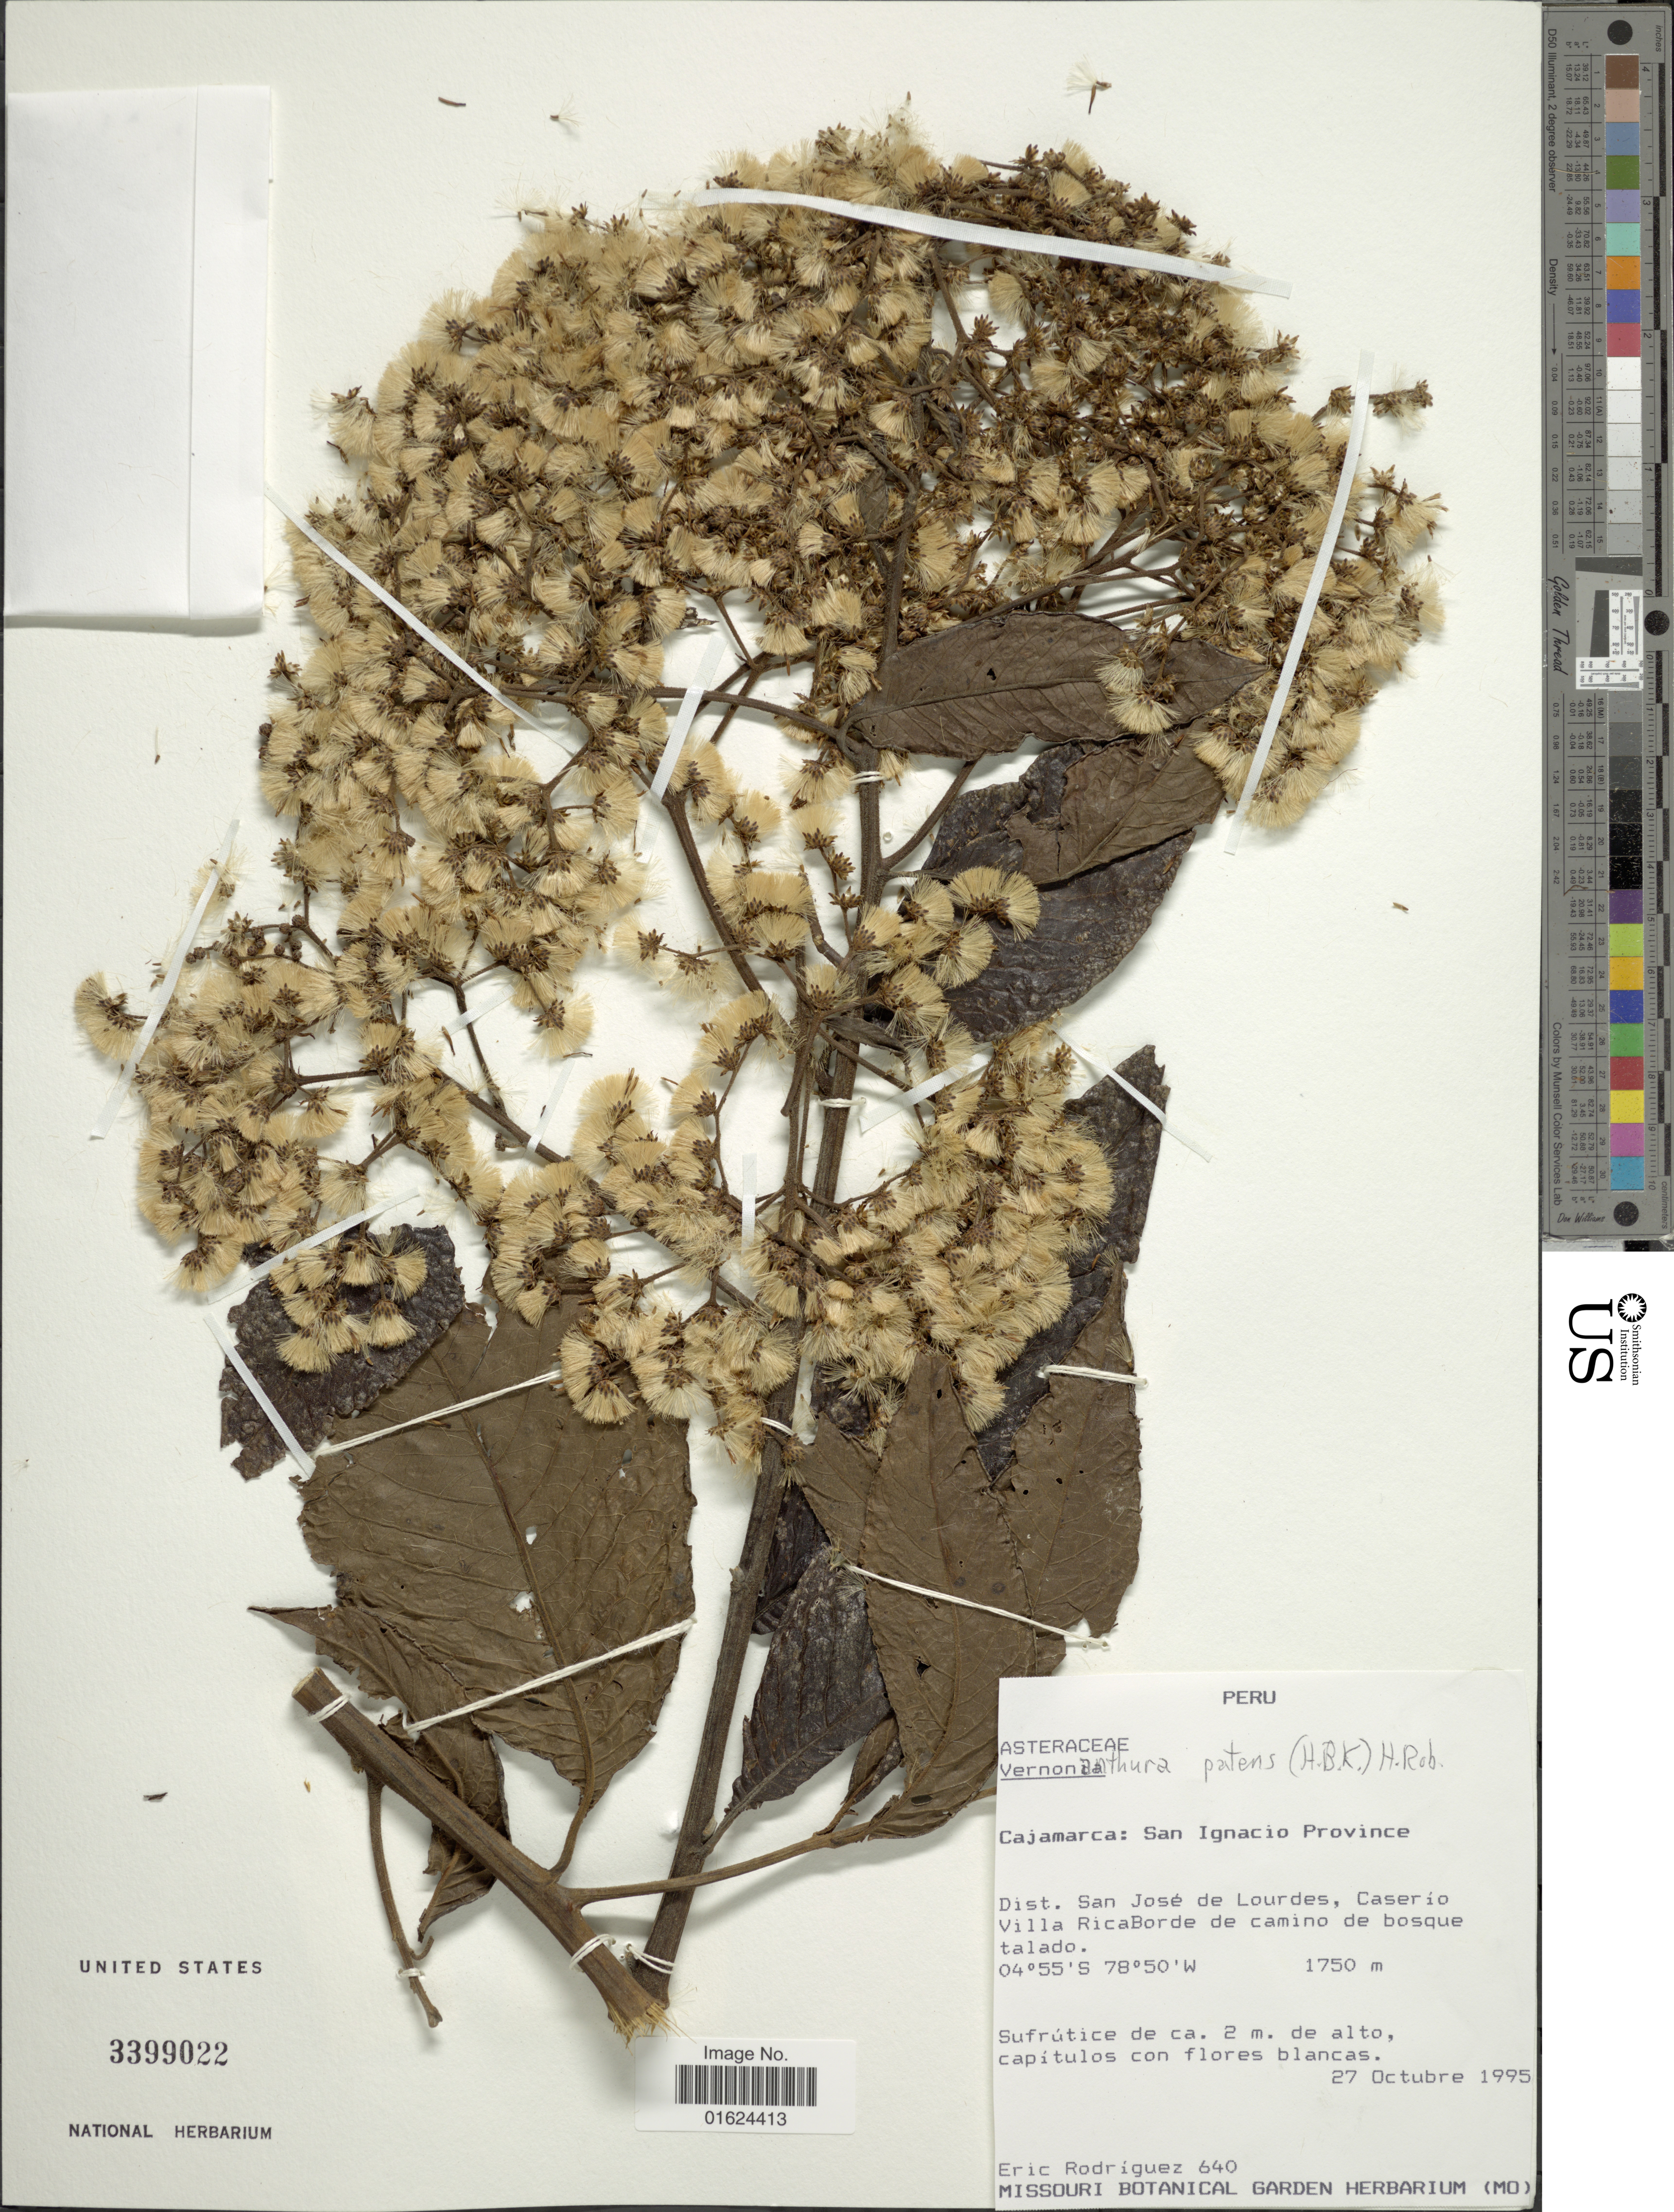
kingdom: Plantae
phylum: Tracheophyta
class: Magnoliopsida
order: Asterales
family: Asteraceae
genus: Vernonanthura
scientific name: Vernonanthura patens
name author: (Kunth) H. Rob.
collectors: E. F. Rodrignez R.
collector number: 640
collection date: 1995-10-27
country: Peru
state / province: Cajamarca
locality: San Ignacio Province, Dist.San José de Lourde, Caserio Villa RicaBorde de camino de bosque tallado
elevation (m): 1750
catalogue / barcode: US 3399022